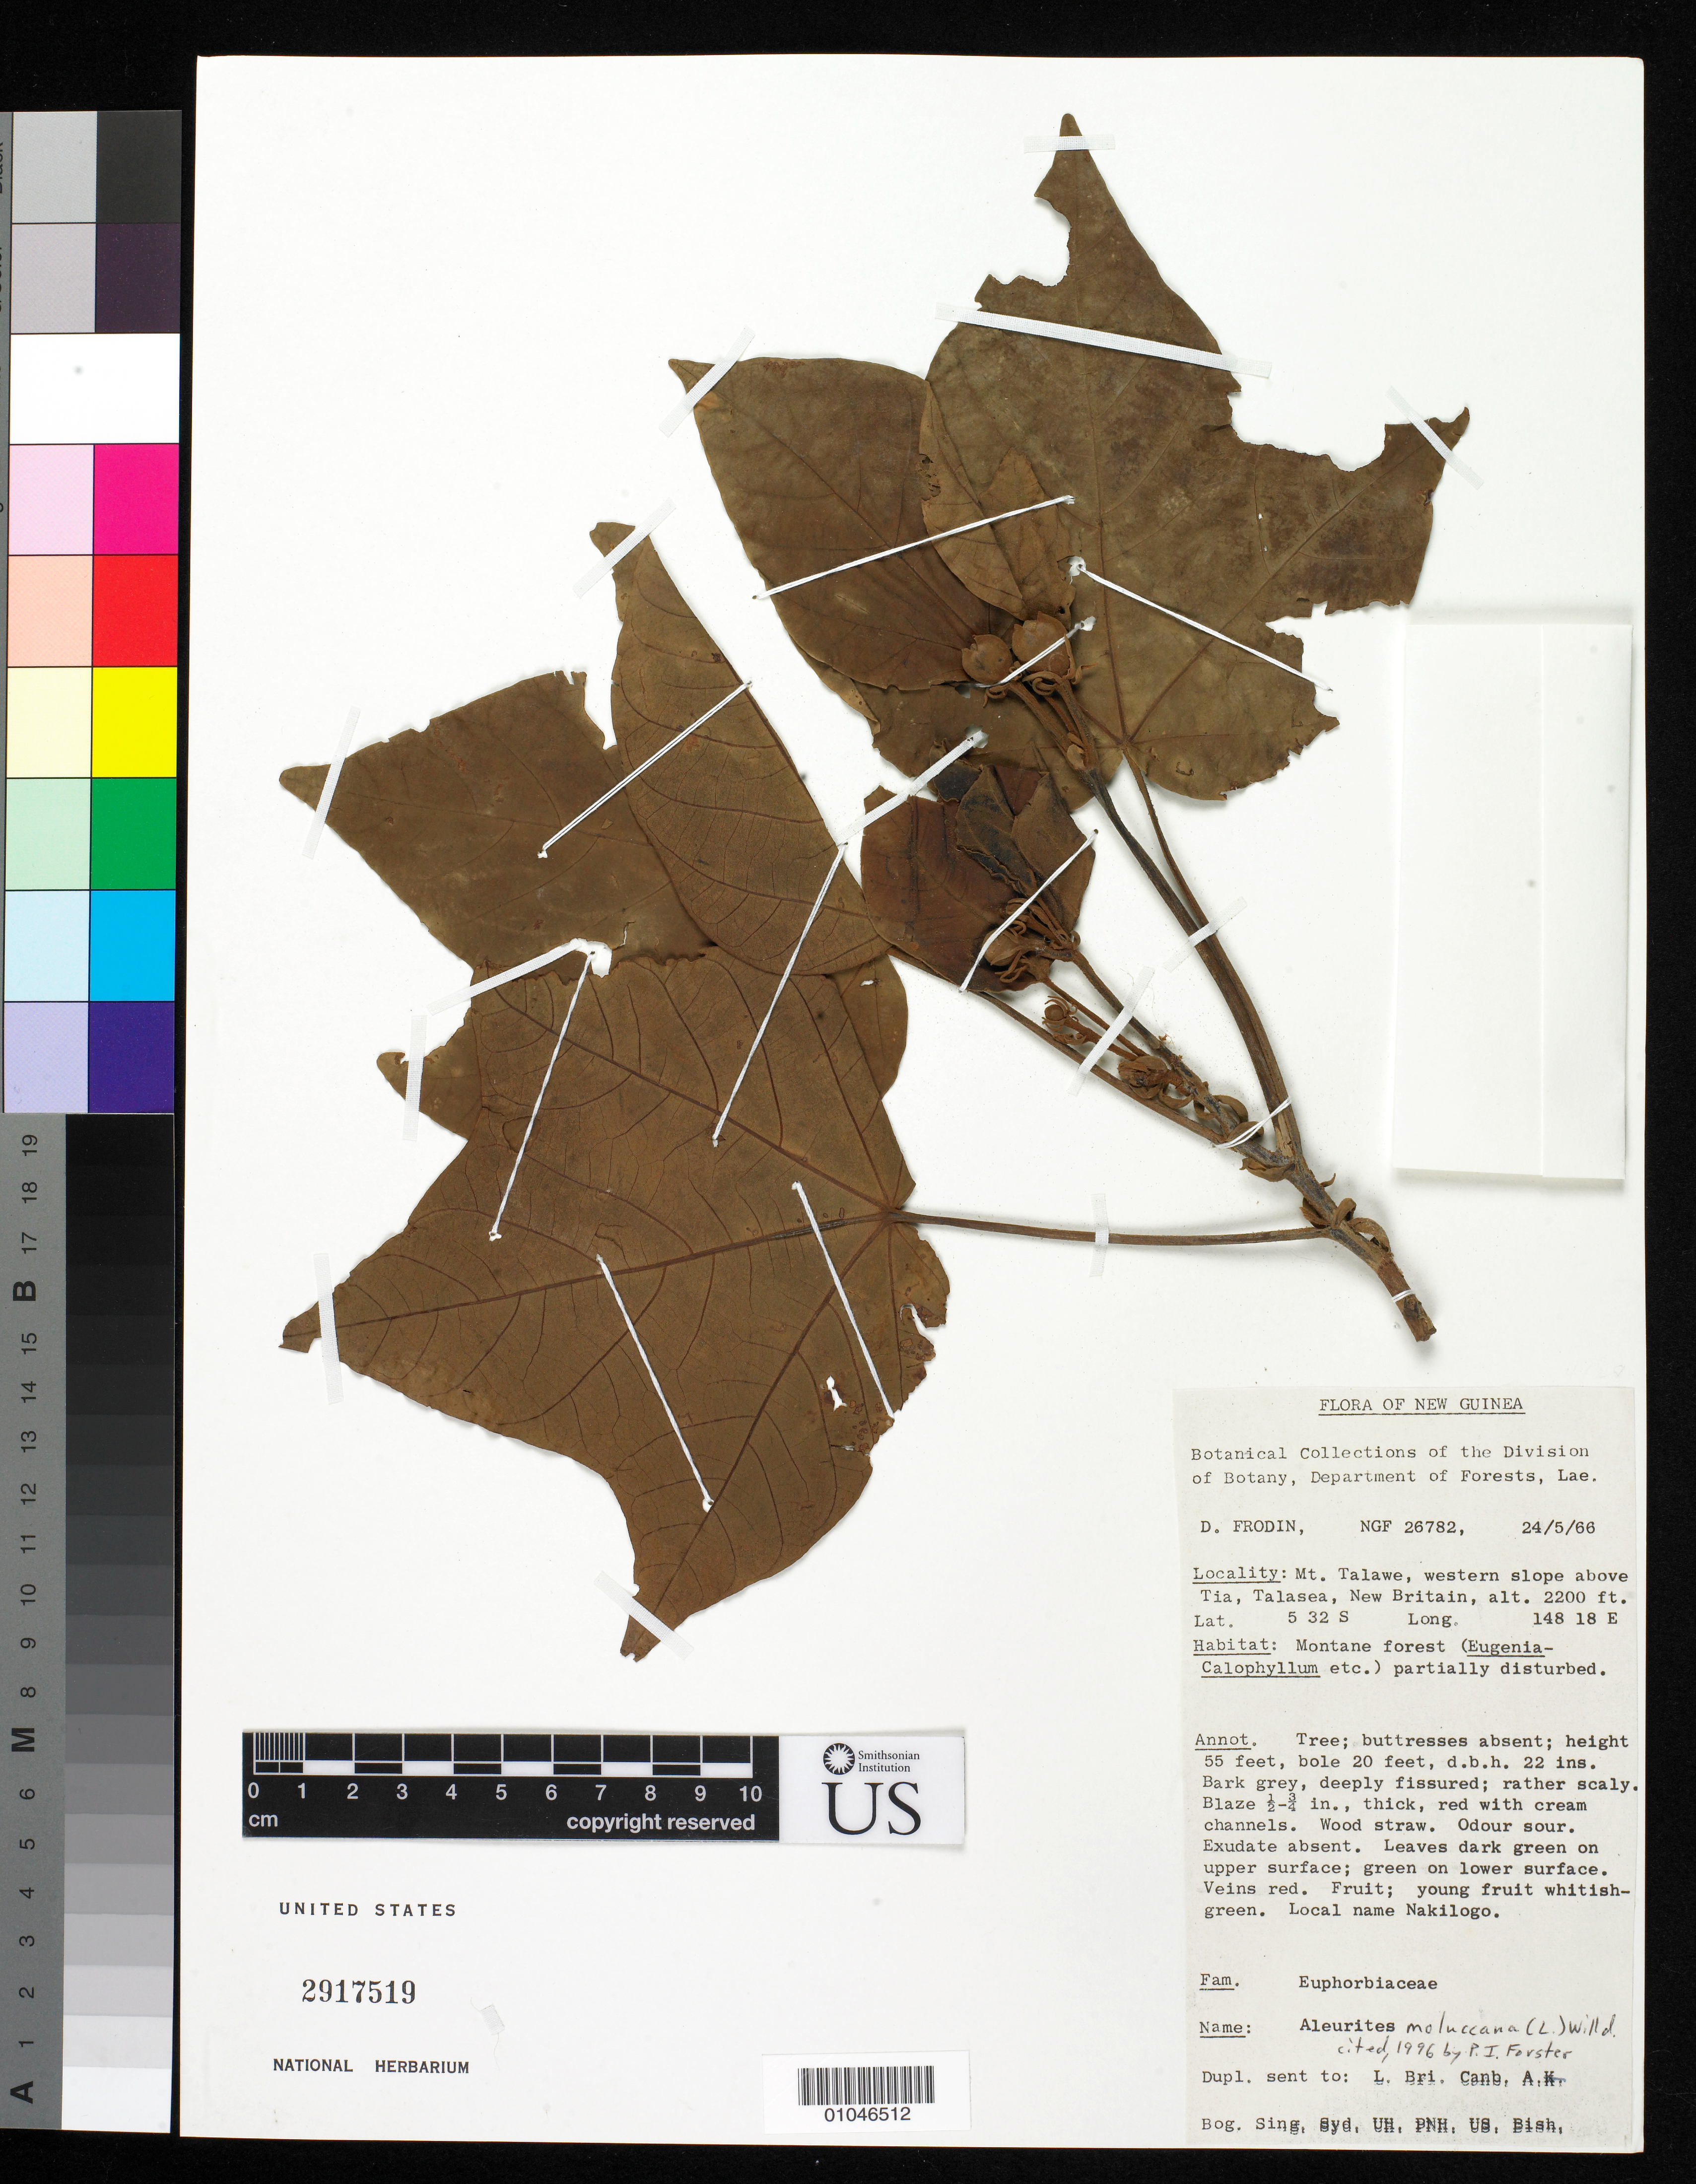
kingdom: Plantae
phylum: Tracheophyta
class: Magnoliopsida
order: Malpighiales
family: Euphorbiaceae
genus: Aleurites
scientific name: Aleurites moluccanus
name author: (L.) Willd.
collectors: D. G. Frodin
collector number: NGF 26782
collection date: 1966-05-24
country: Papua New Guinea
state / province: West New Britain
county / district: Talasea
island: New Britain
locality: Mt. Talawe, western slope above Tia, Talasea, West New Britain, New Guinea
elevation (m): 671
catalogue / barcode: US 2917519